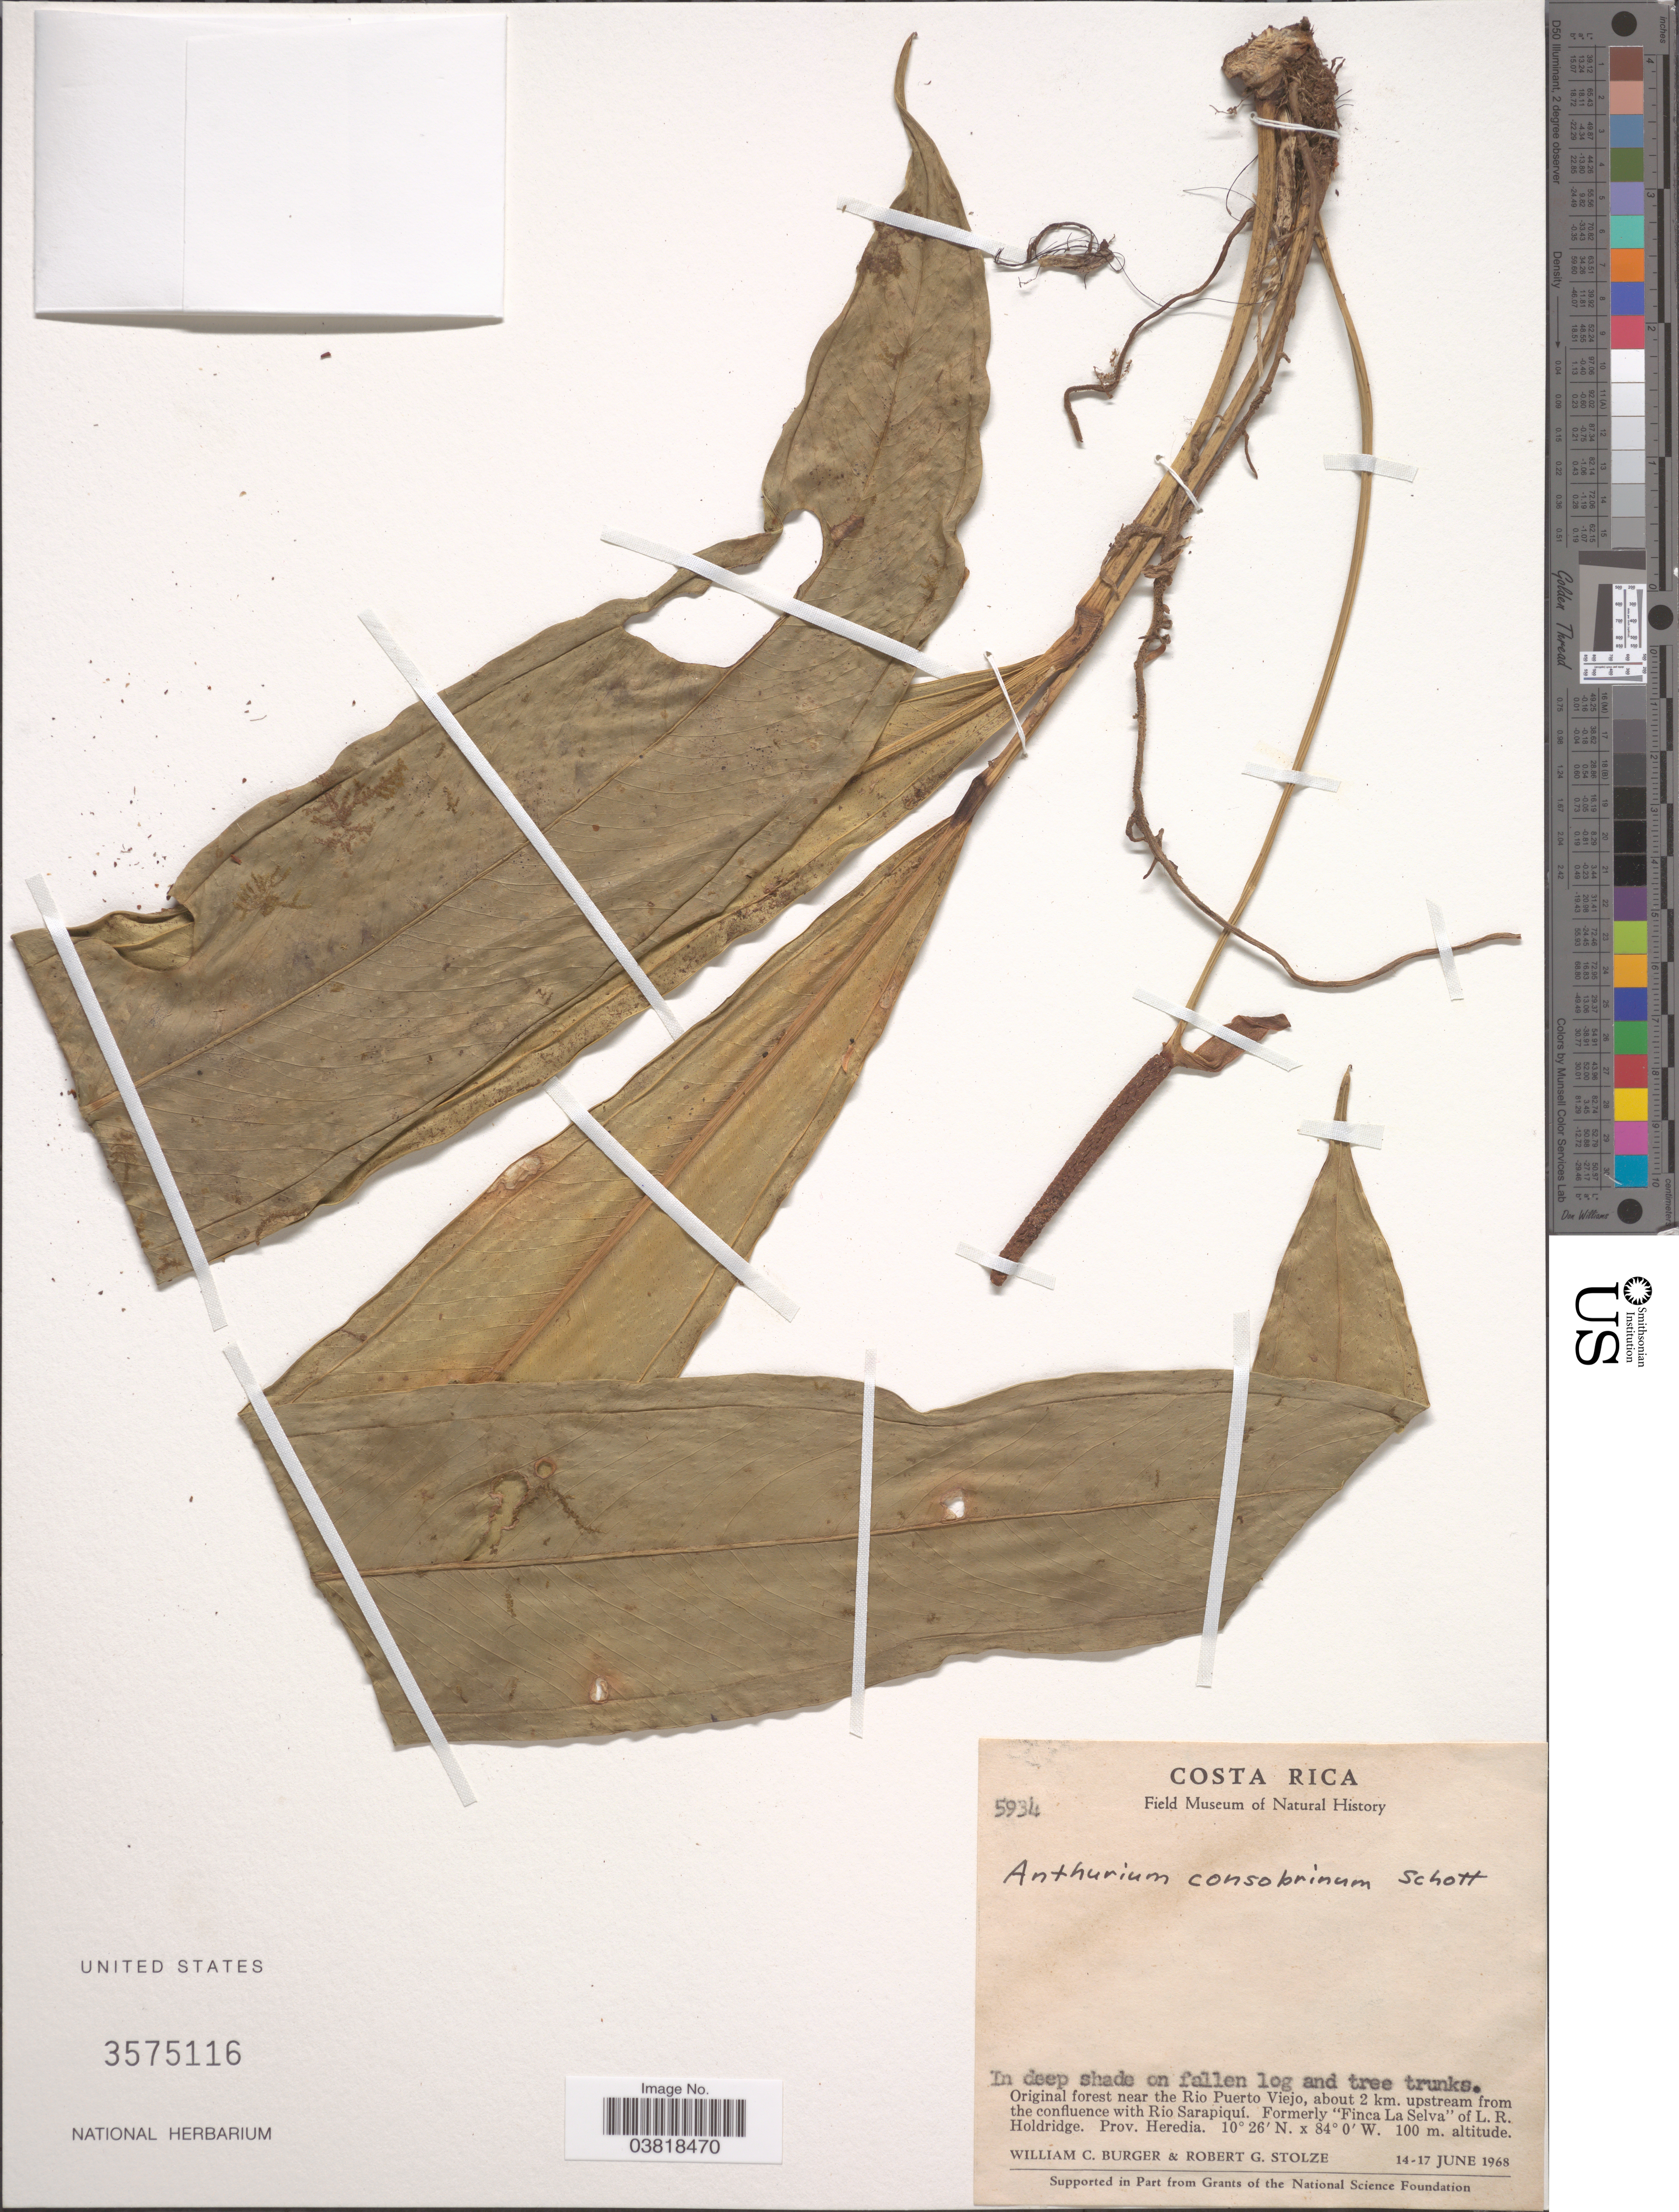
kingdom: Plantae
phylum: Tracheophyta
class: Liliopsida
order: Alismatales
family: Araceae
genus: Anthurium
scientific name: Anthurium consobrinum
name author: Schott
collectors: W. Burger & R. G. Stolze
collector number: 5934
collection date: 1968-06-14/1968-06-17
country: Costa Rica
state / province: Heredia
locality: Near the Rio Puerto Viejo, about 2 km. upstream from the confluence with Rio Sarapiquí. Formerly "Finca La Selva" of L. R. Holdridge.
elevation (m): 100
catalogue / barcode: US 3575116